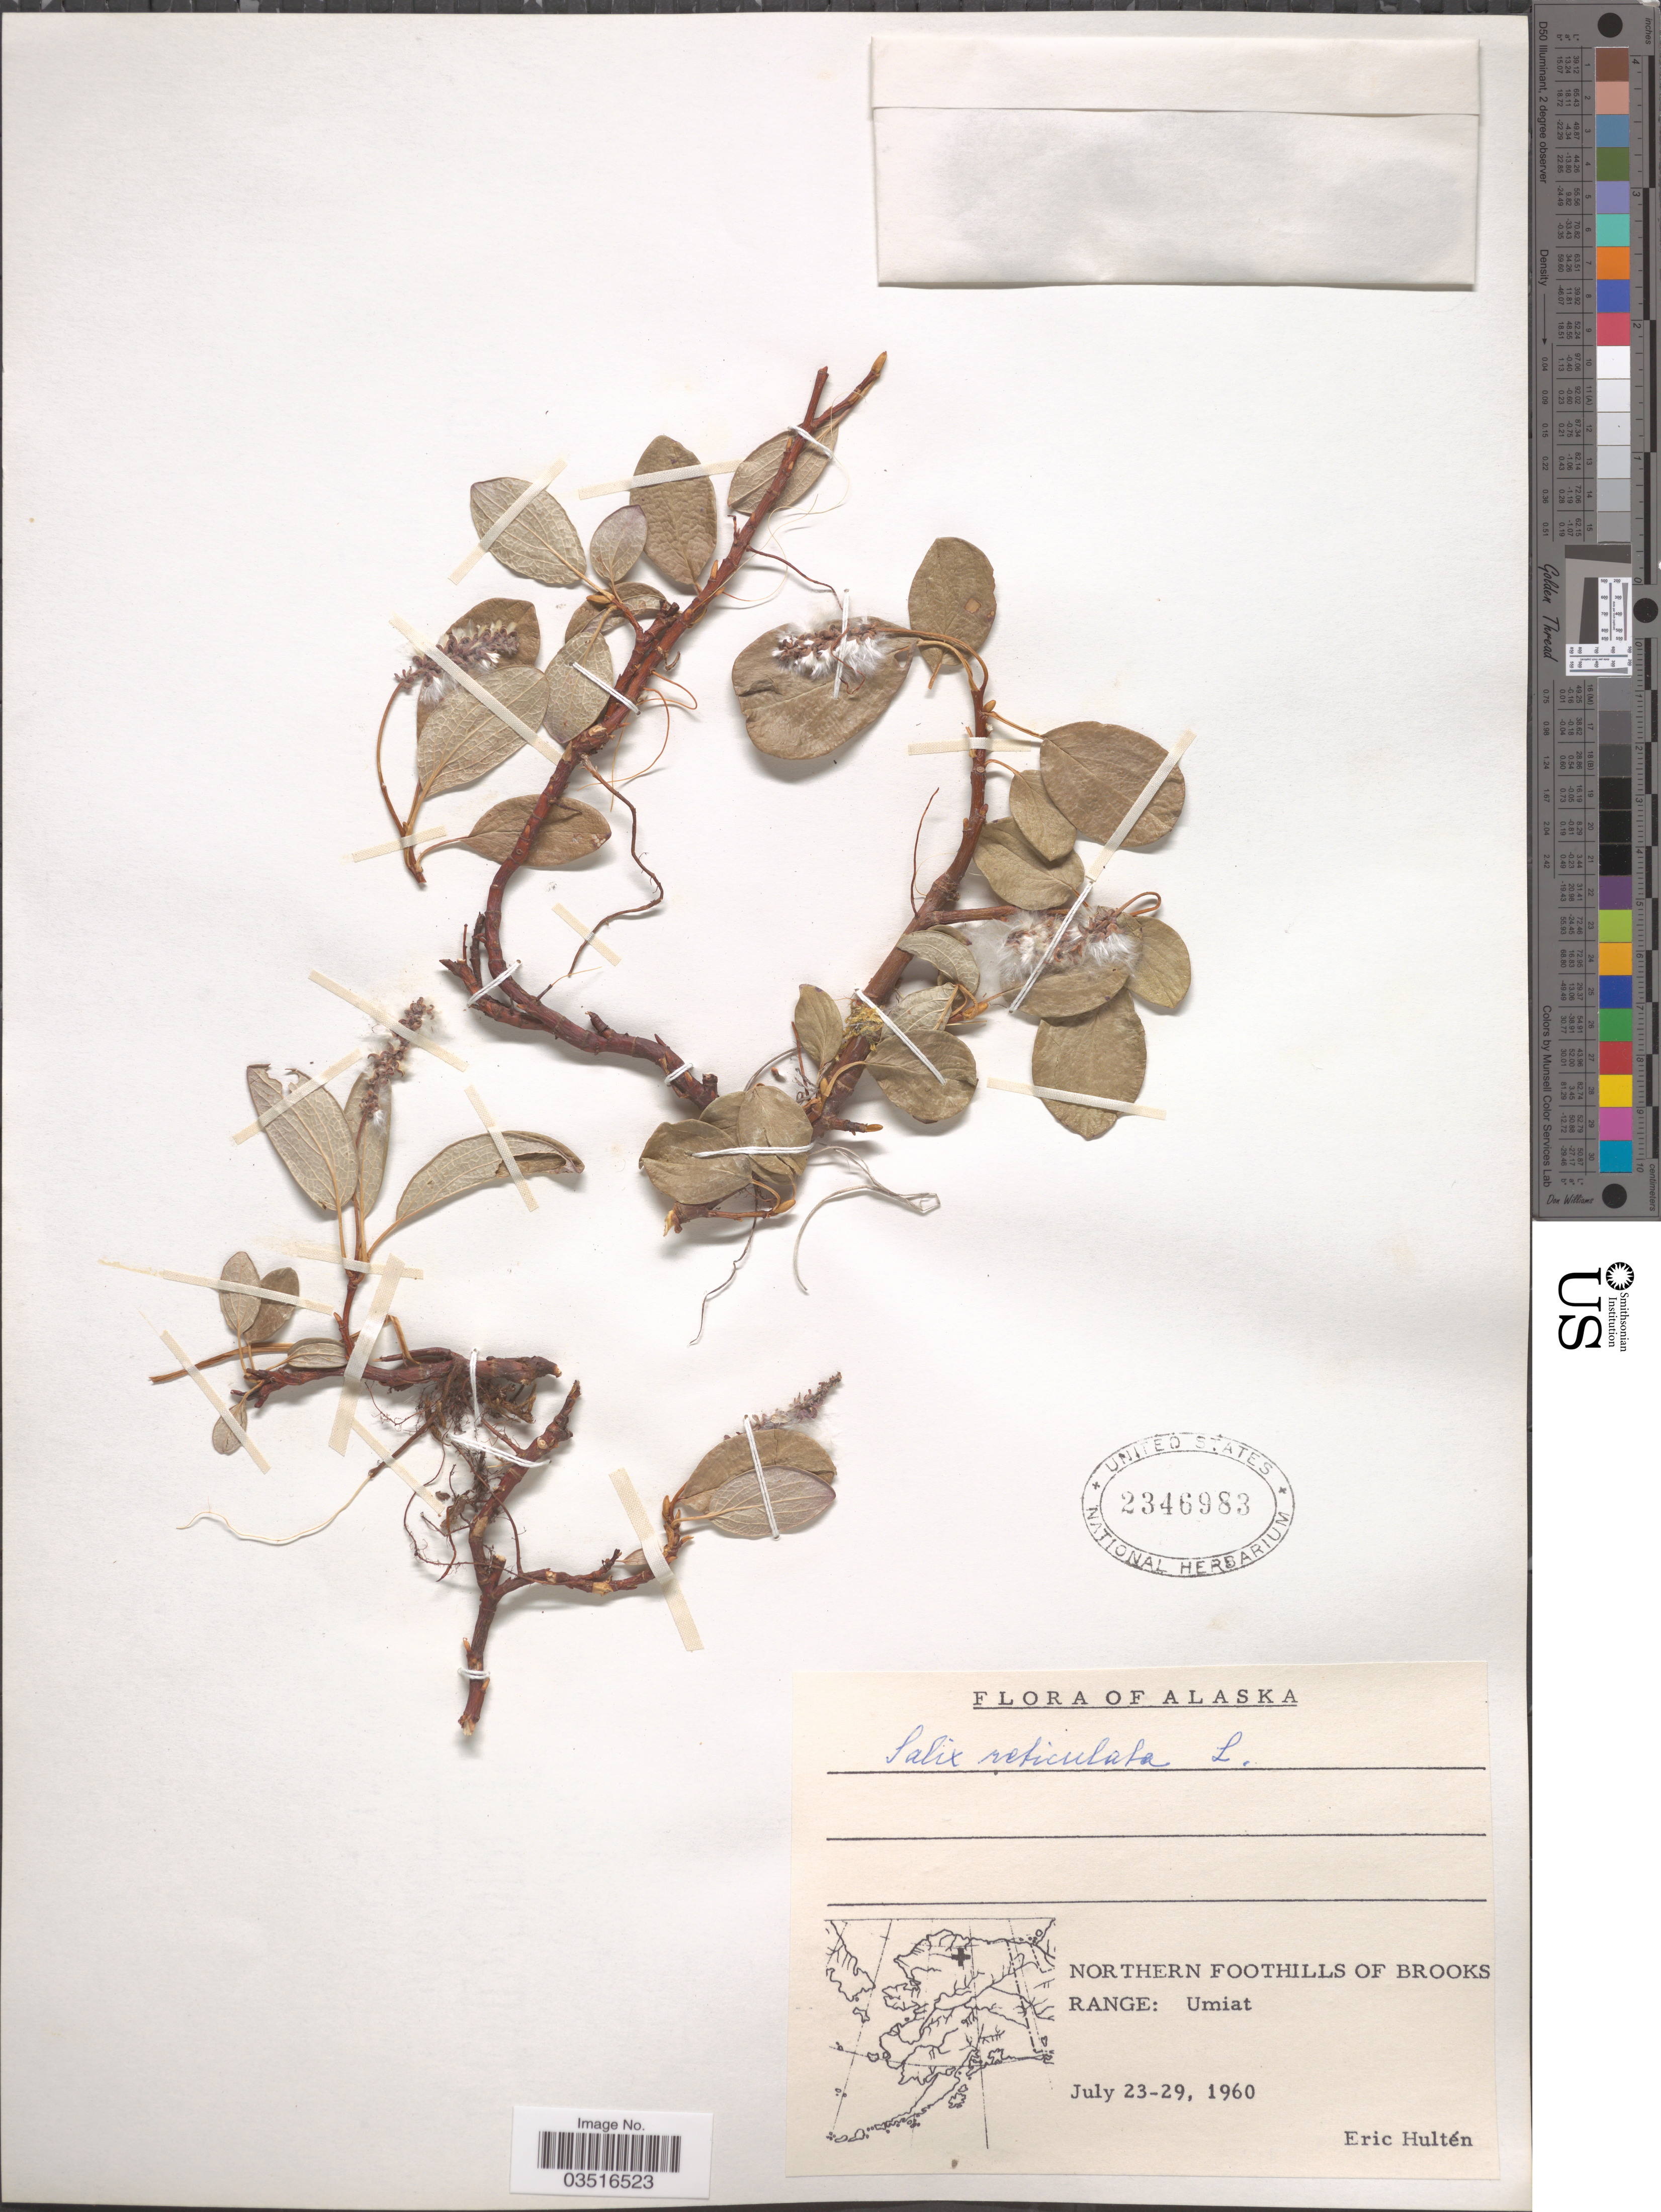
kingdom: Plantae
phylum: Tracheophyta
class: Magnoliopsida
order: Malpighiales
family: Salicaceae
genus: Salix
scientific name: Salix reticulata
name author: L.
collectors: E. G. Hultén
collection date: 1960-07-23/1960-07-29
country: United States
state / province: Alaska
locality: Northern Foothills of Brooks Range: Umiat.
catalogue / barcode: US 2346983